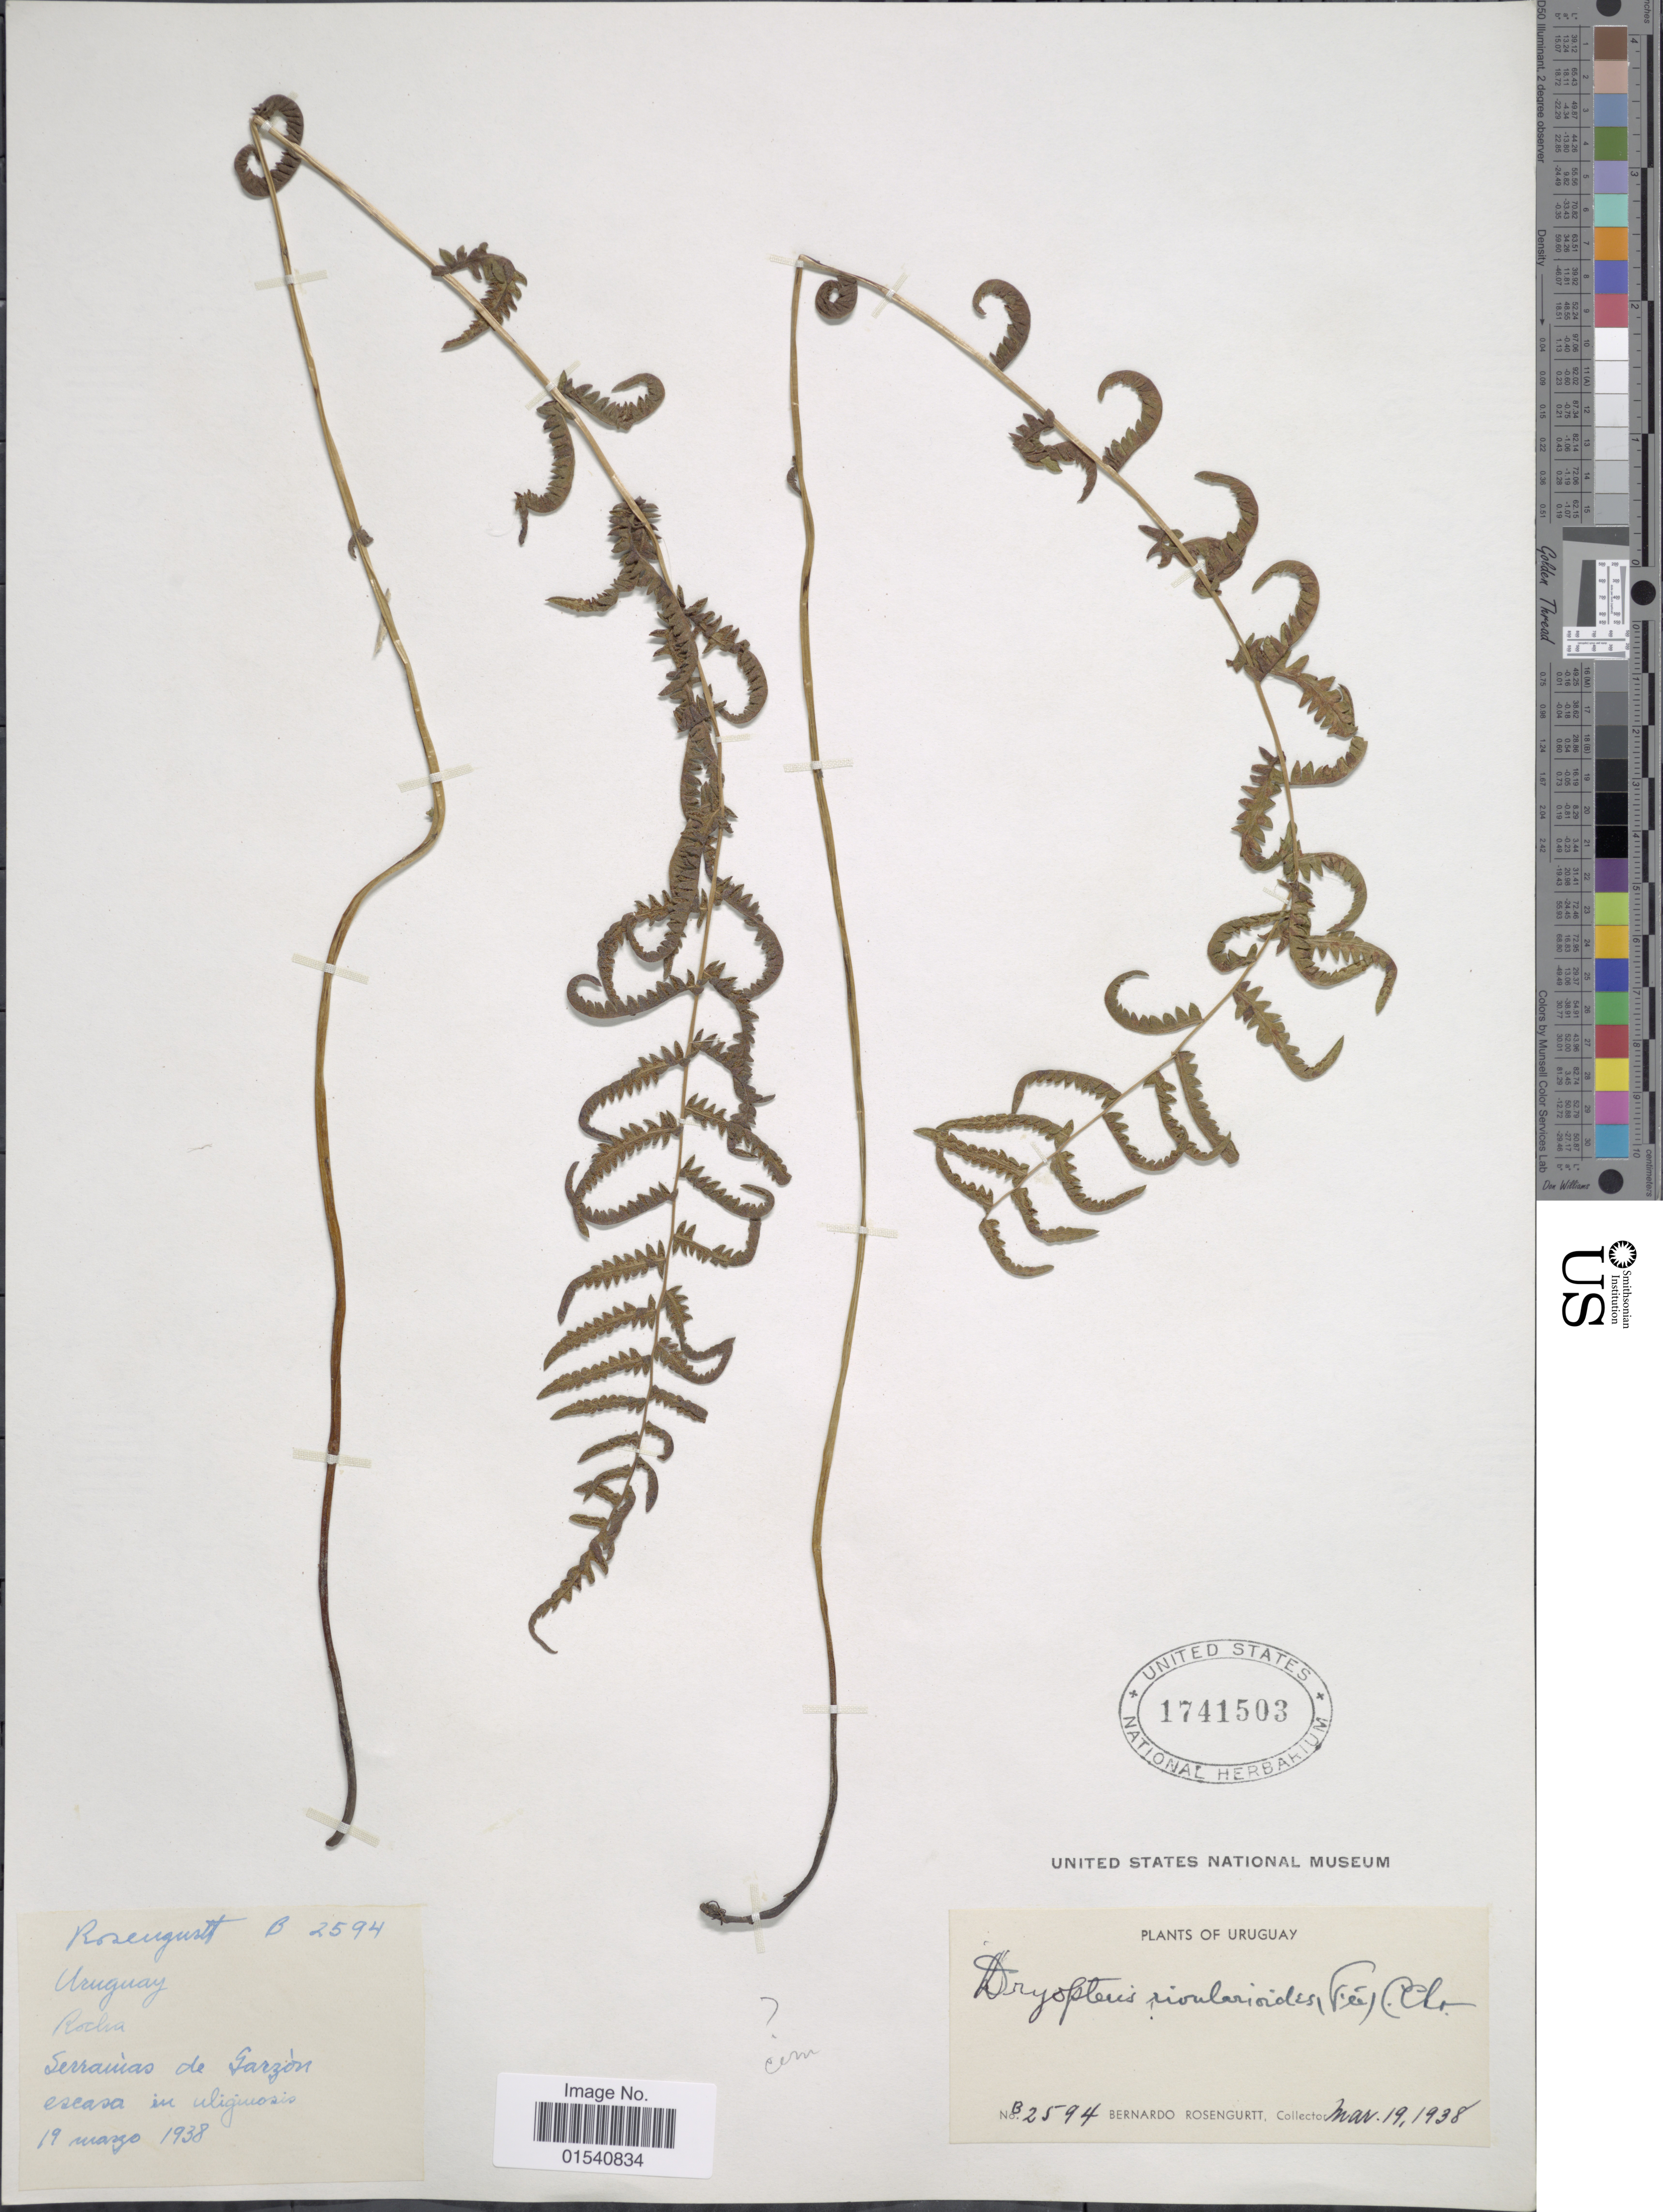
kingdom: Plantae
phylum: Tracheophyta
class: Polypodiopsida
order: Polypodiales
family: Thelypteridaceae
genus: Amauropelta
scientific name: Amauropelta rivularioides (Fée) comb. nov., ined 2015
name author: (Fée)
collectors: B. Rosengurtt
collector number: B 2594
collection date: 1938-03-19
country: Uruguay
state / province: Rocha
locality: Serranias de Garzón escasa in uliginosis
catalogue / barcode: US 1741503